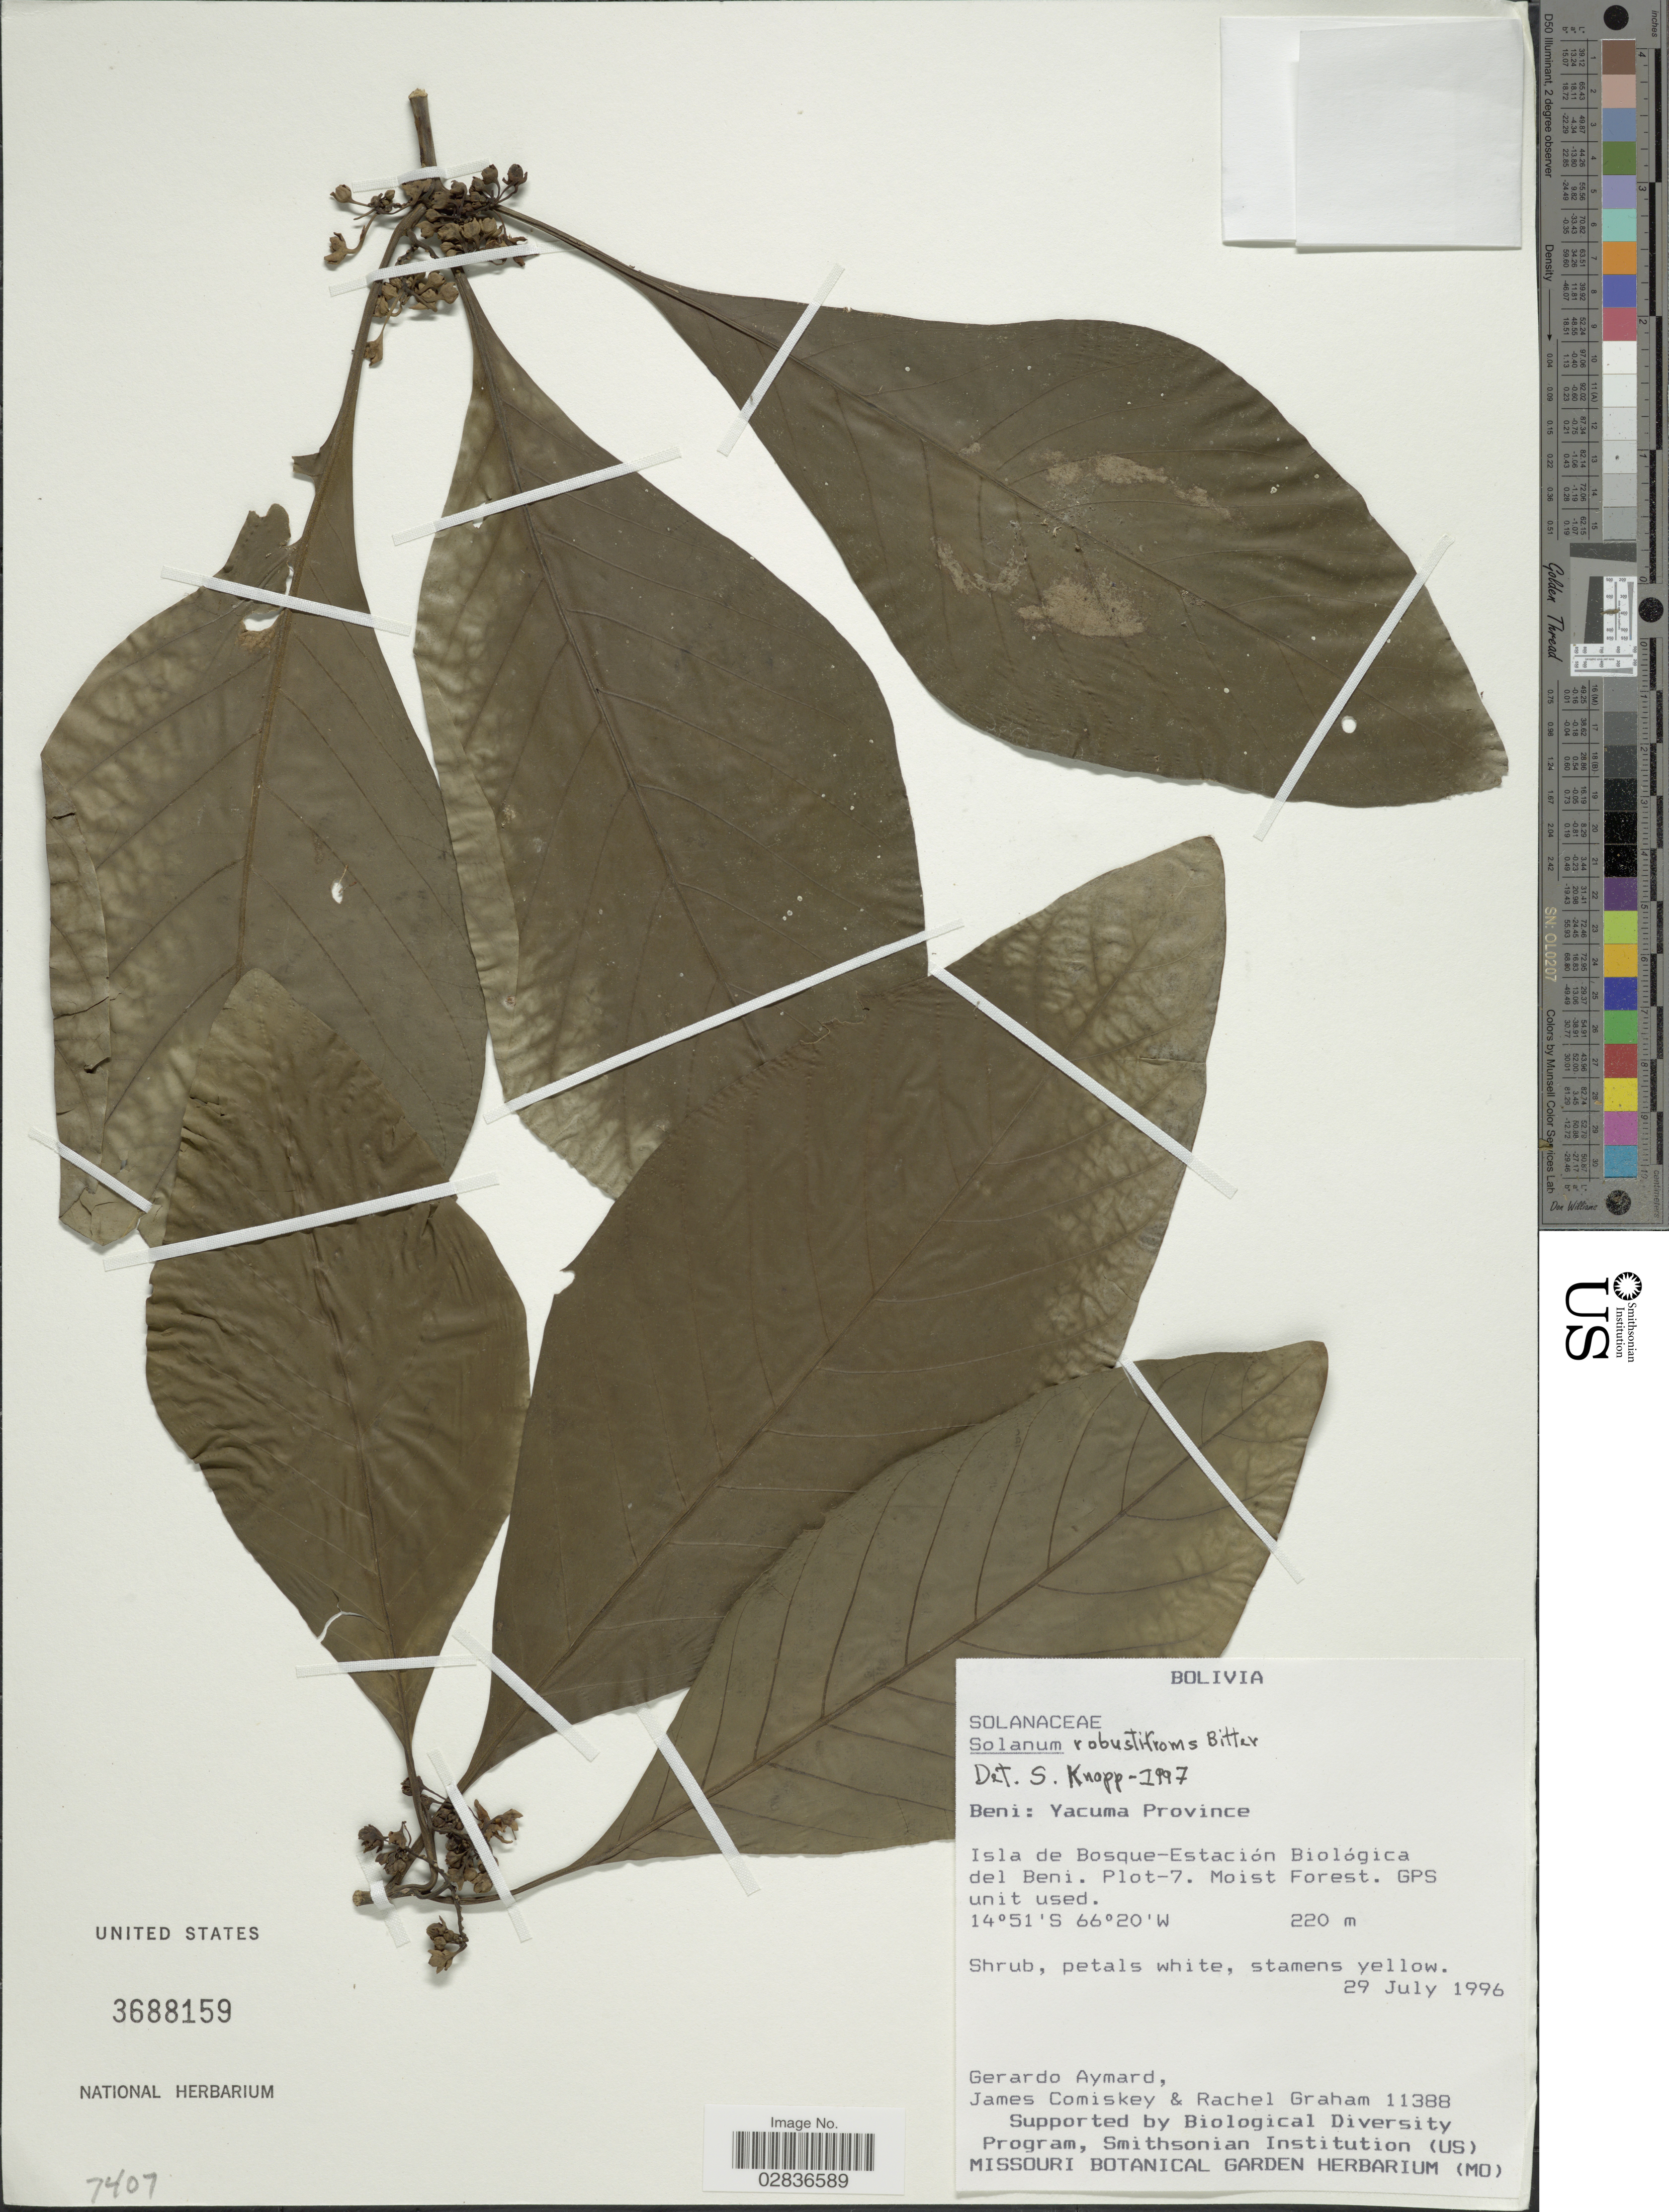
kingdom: Plantae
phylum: Tracheophyta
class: Magnoliopsida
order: Solanales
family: Solanaceae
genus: Solanum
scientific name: Solanum robustifrons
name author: Bitter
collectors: G. A. Aymard, J. A. Comiskey & R. Graham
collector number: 11388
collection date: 1996-07-29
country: Bolivia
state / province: Beni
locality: Beni: Yacuma Province. Isla de Bosque-Estación Biológica del Beni. Plot-7. GPS unit used.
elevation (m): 220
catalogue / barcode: US 3688159